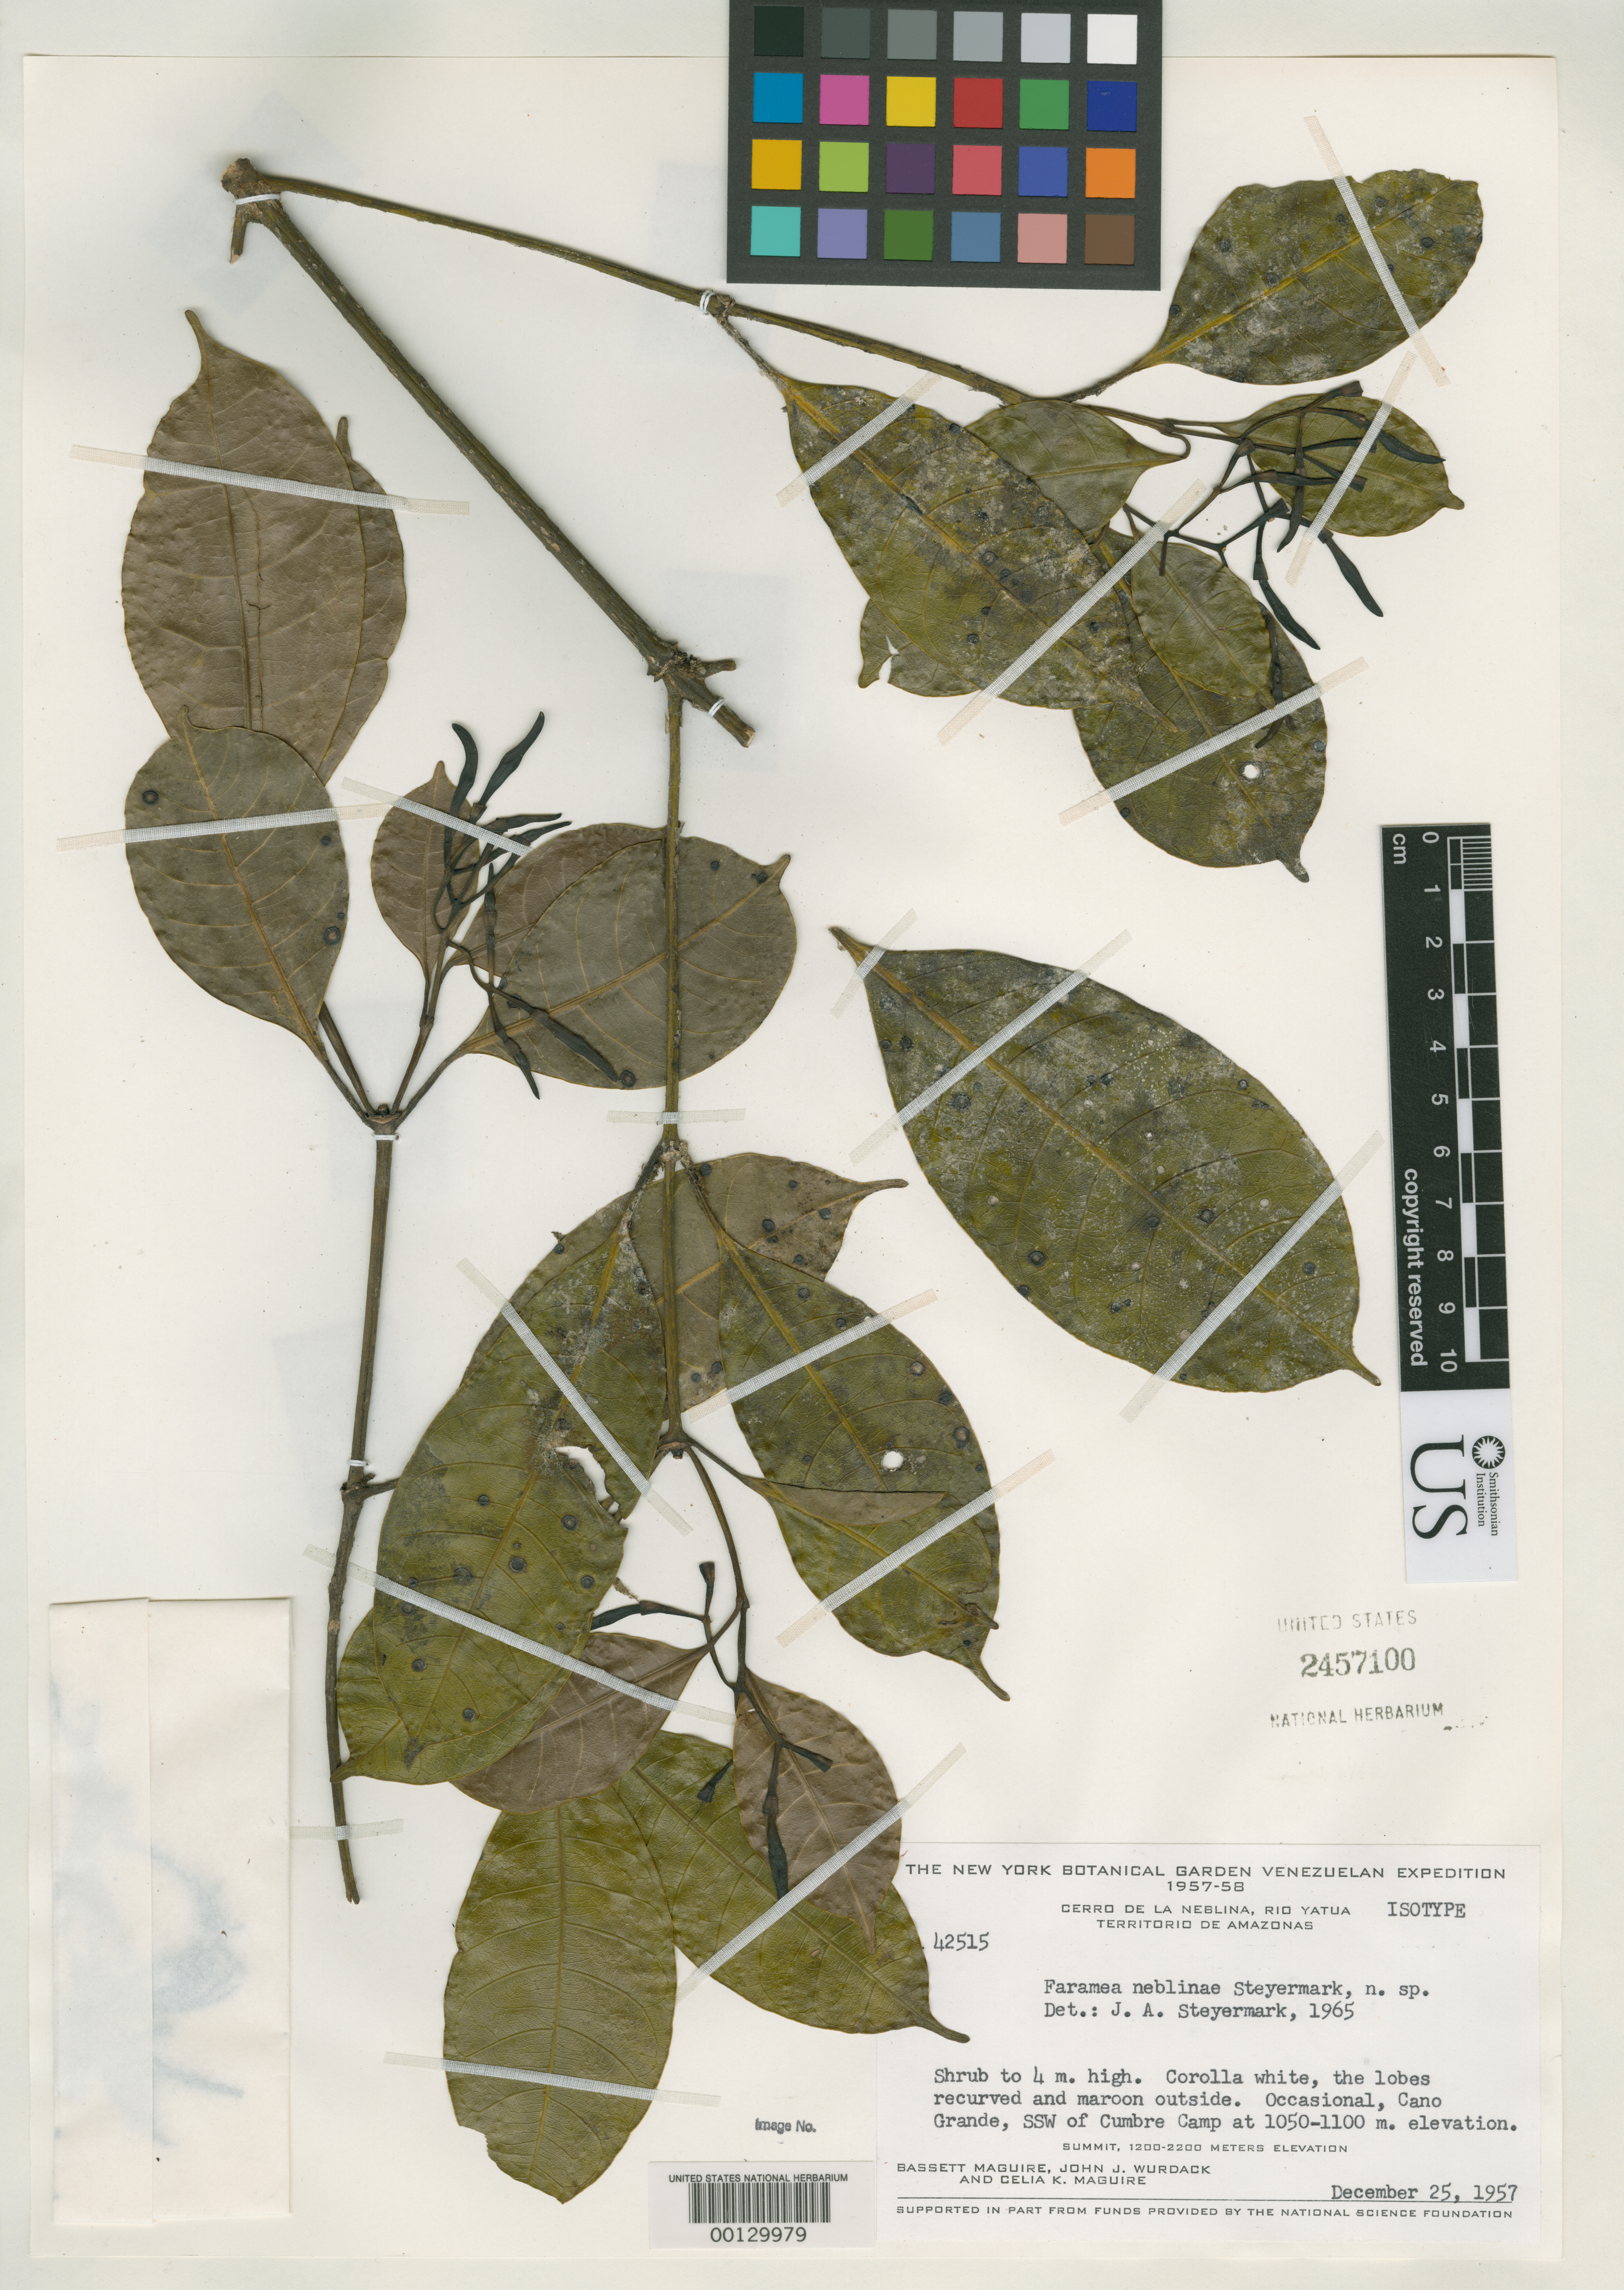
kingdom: Plantae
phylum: Tracheophyta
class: Magnoliopsida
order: Gentianales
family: Rubiaceae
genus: Faramea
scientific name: Faramea neblinae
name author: Steyerm.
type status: Isotype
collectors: B. Maguire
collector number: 42515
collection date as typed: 25 Dec 1957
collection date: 1957-12-25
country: Venezuela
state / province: Amazonas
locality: Cerro de La Neblina.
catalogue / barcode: US 2457100